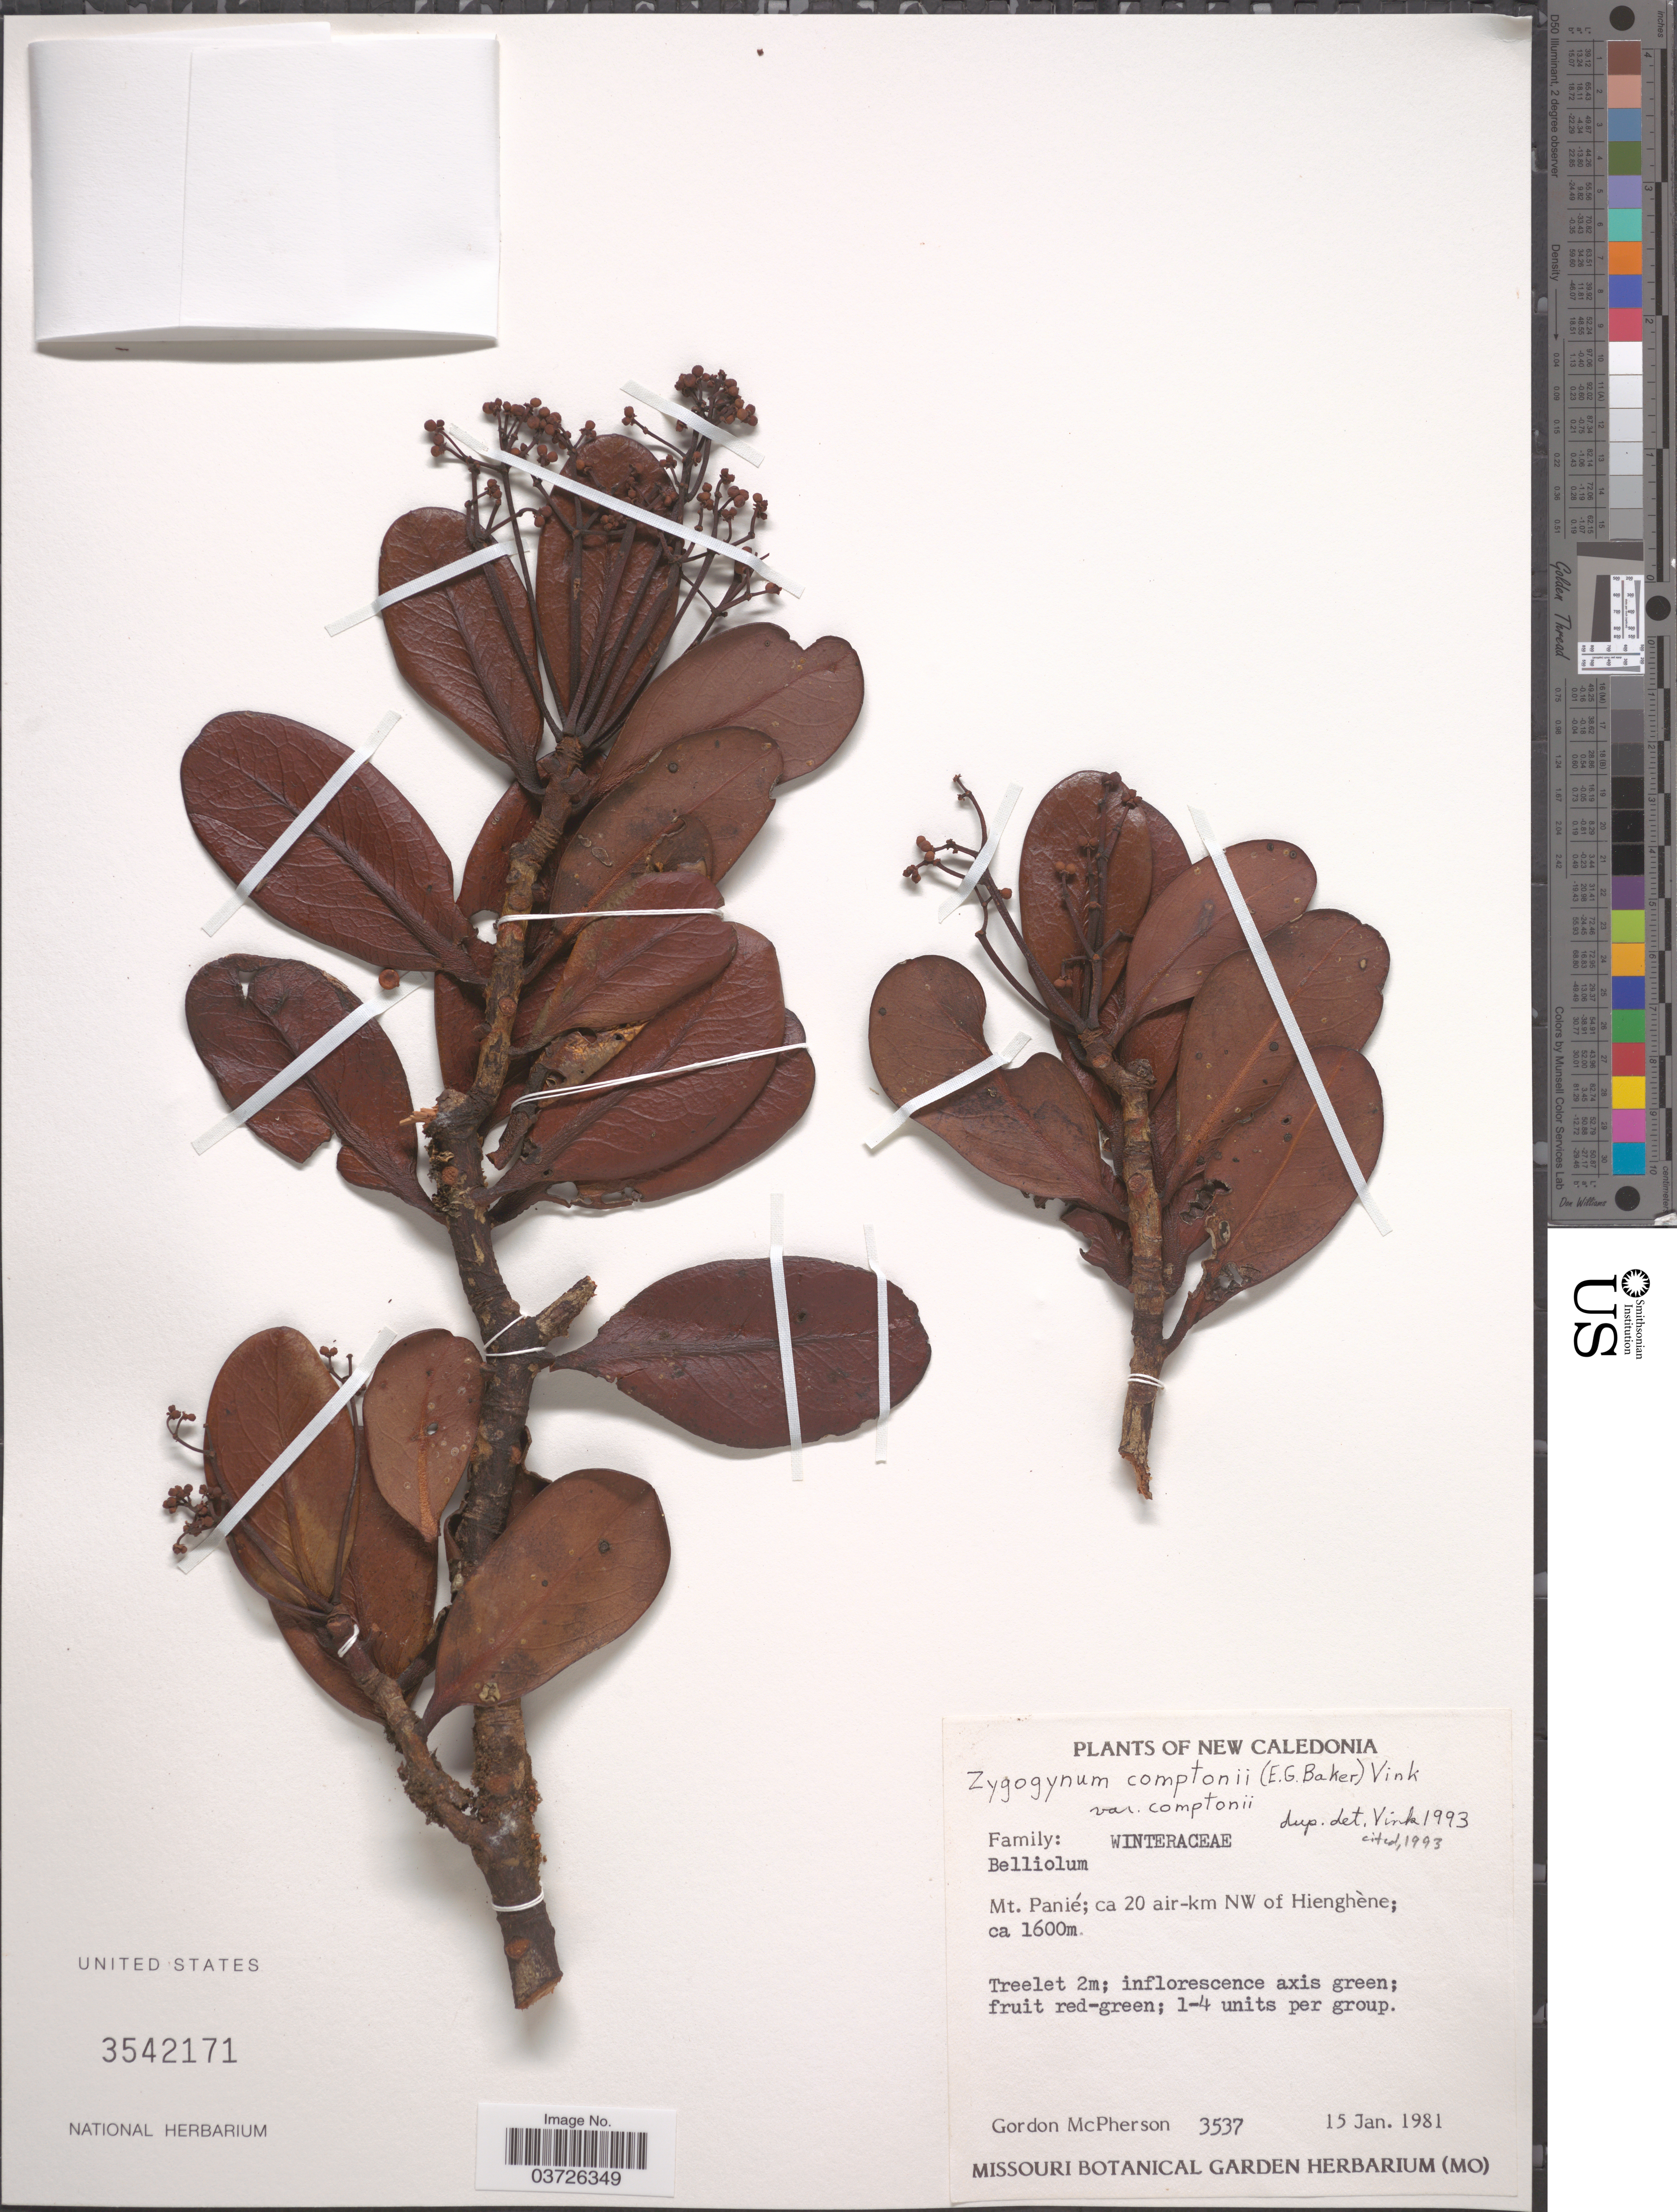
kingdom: Plantae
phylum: Tracheophyta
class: Magnoliopsida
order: Canellales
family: Winteraceae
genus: Zygogynum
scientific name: Zygogynum comptonii var. comptonii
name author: (Baker f.) Vink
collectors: G. D. McPherson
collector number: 3537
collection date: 1981-01-15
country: New Caledonia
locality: Mt. Panié, ca 20 air-km NW of Hienghène.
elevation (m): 1600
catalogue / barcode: US 3542171